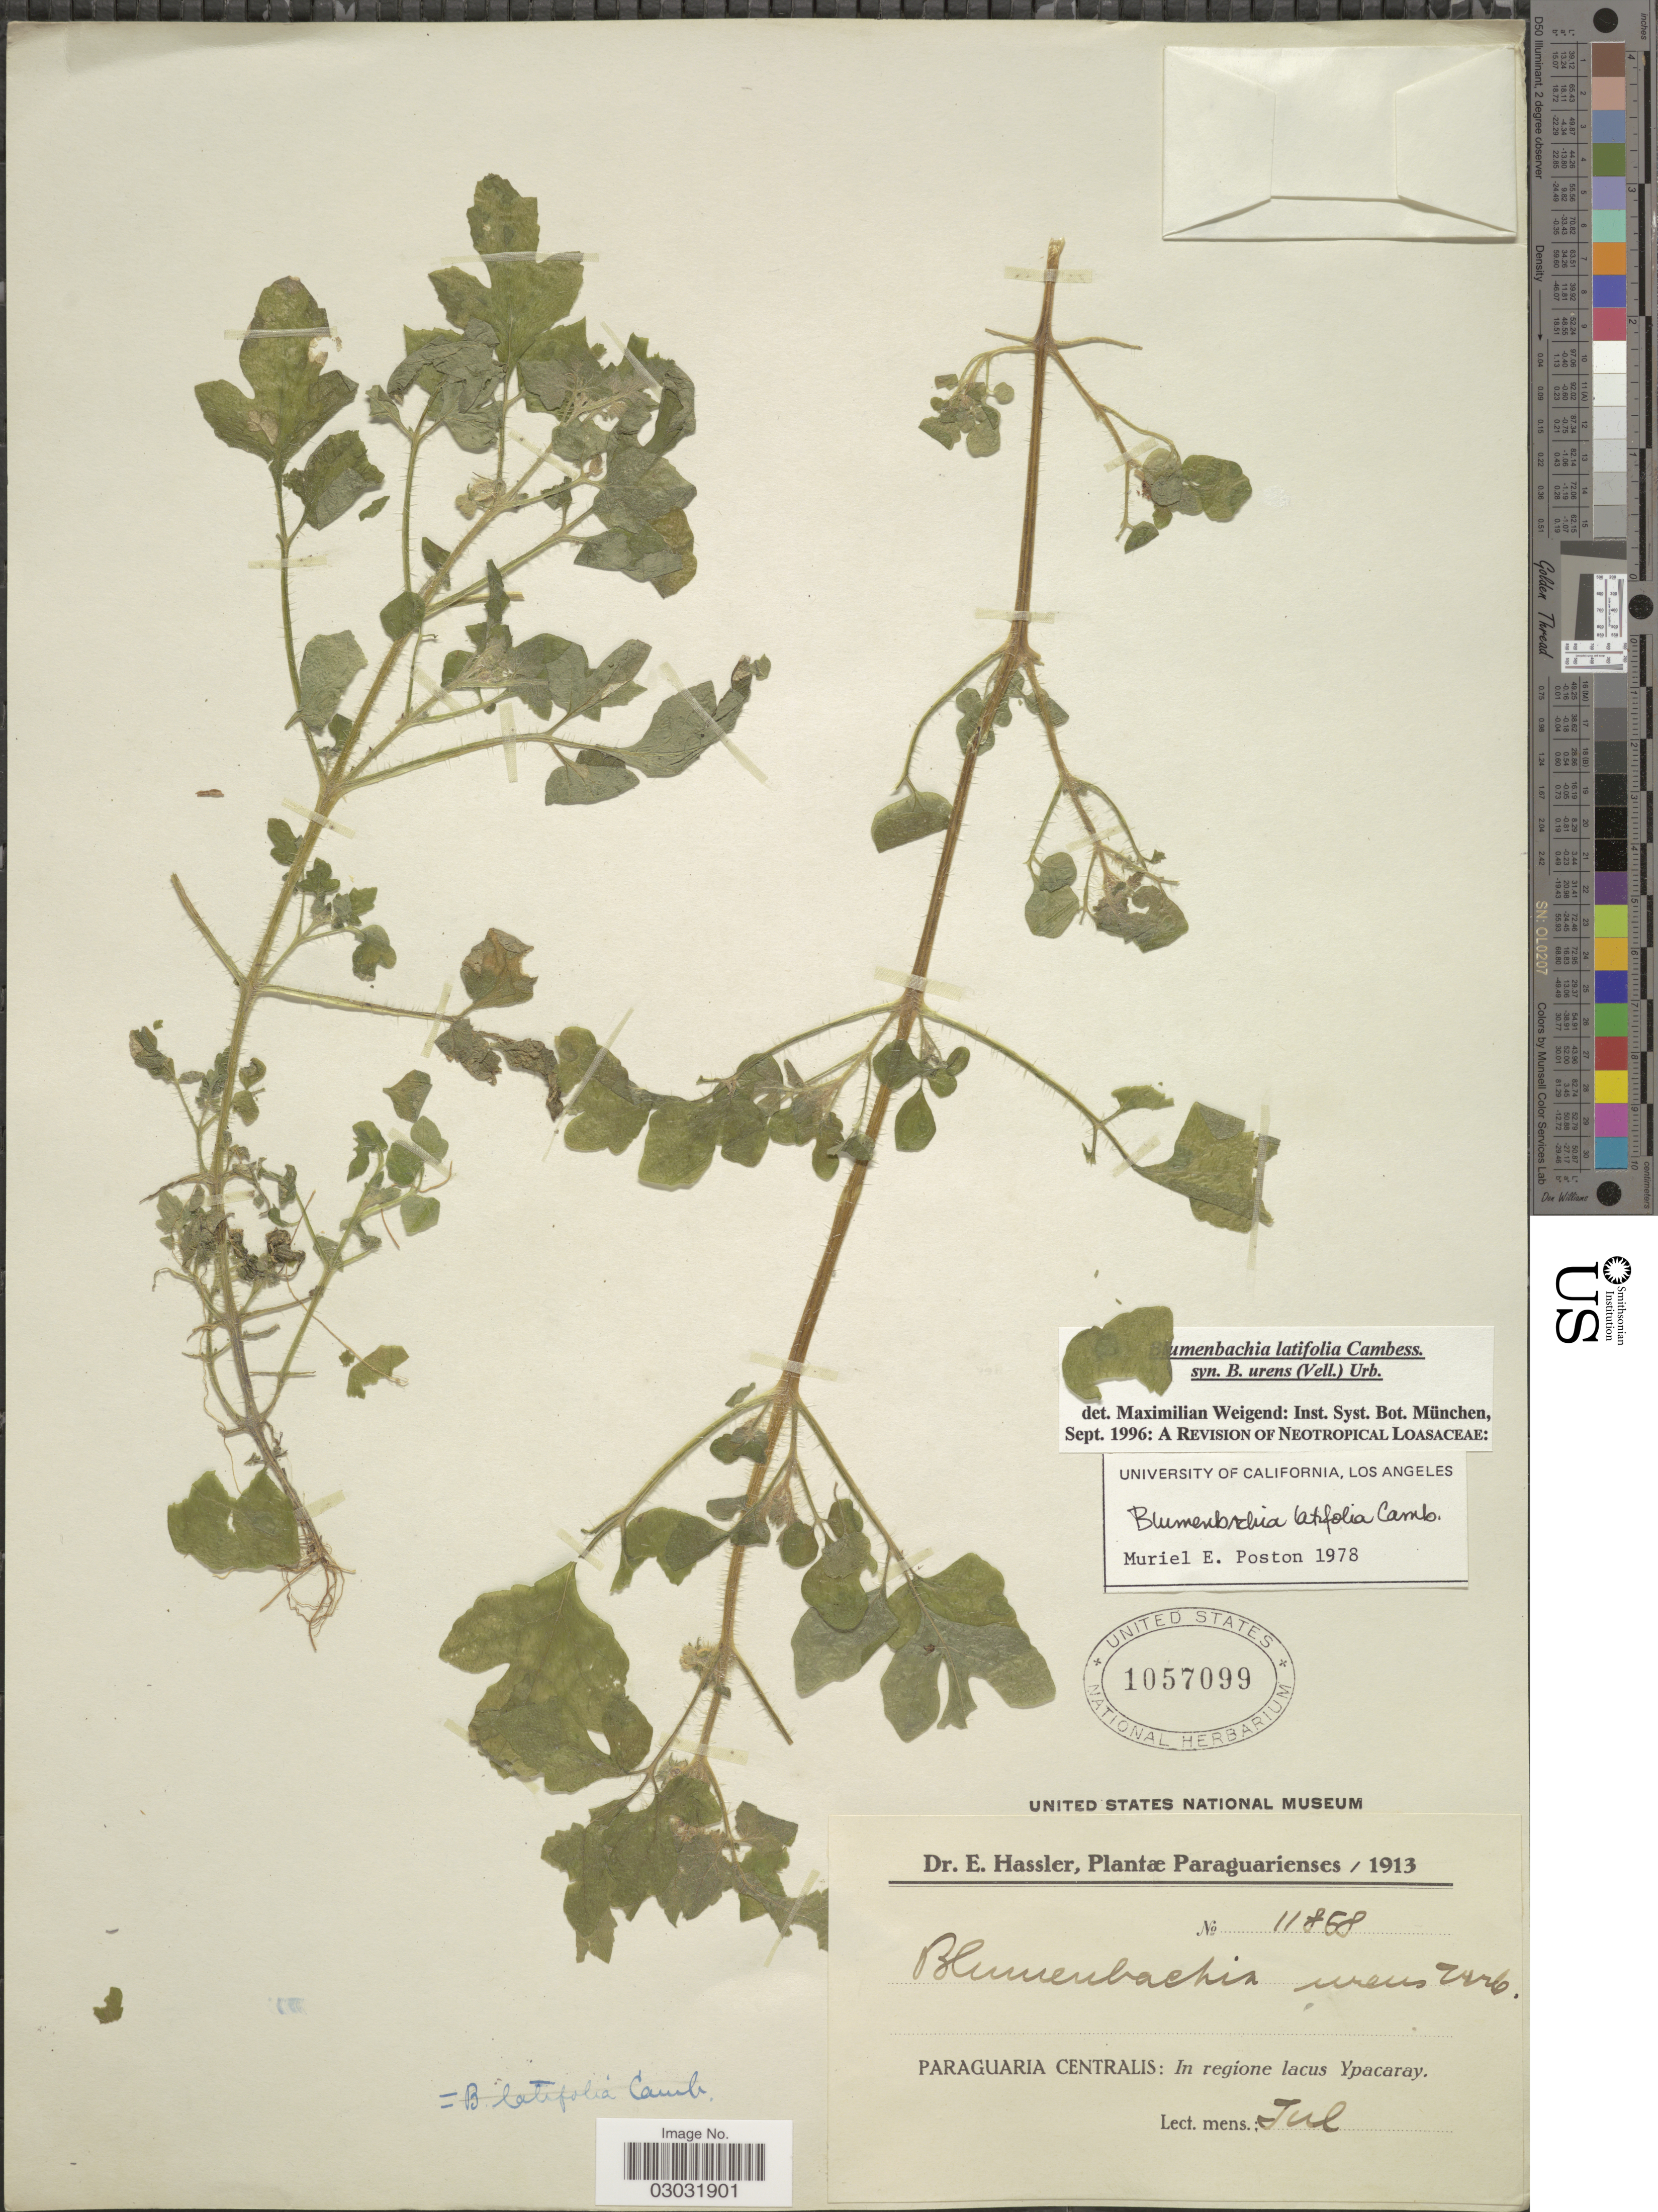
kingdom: Plantae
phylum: Tracheophyta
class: Magnoliopsida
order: Cornales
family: Loasaceae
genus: Blumenbachia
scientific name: Blumenbachia latifolia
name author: Cambess.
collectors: E. Hassler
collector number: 11868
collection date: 1913-07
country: Paraguay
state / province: Central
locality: Paraguaria Centralis: In regione lacus Ypacaray.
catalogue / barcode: US 1057099